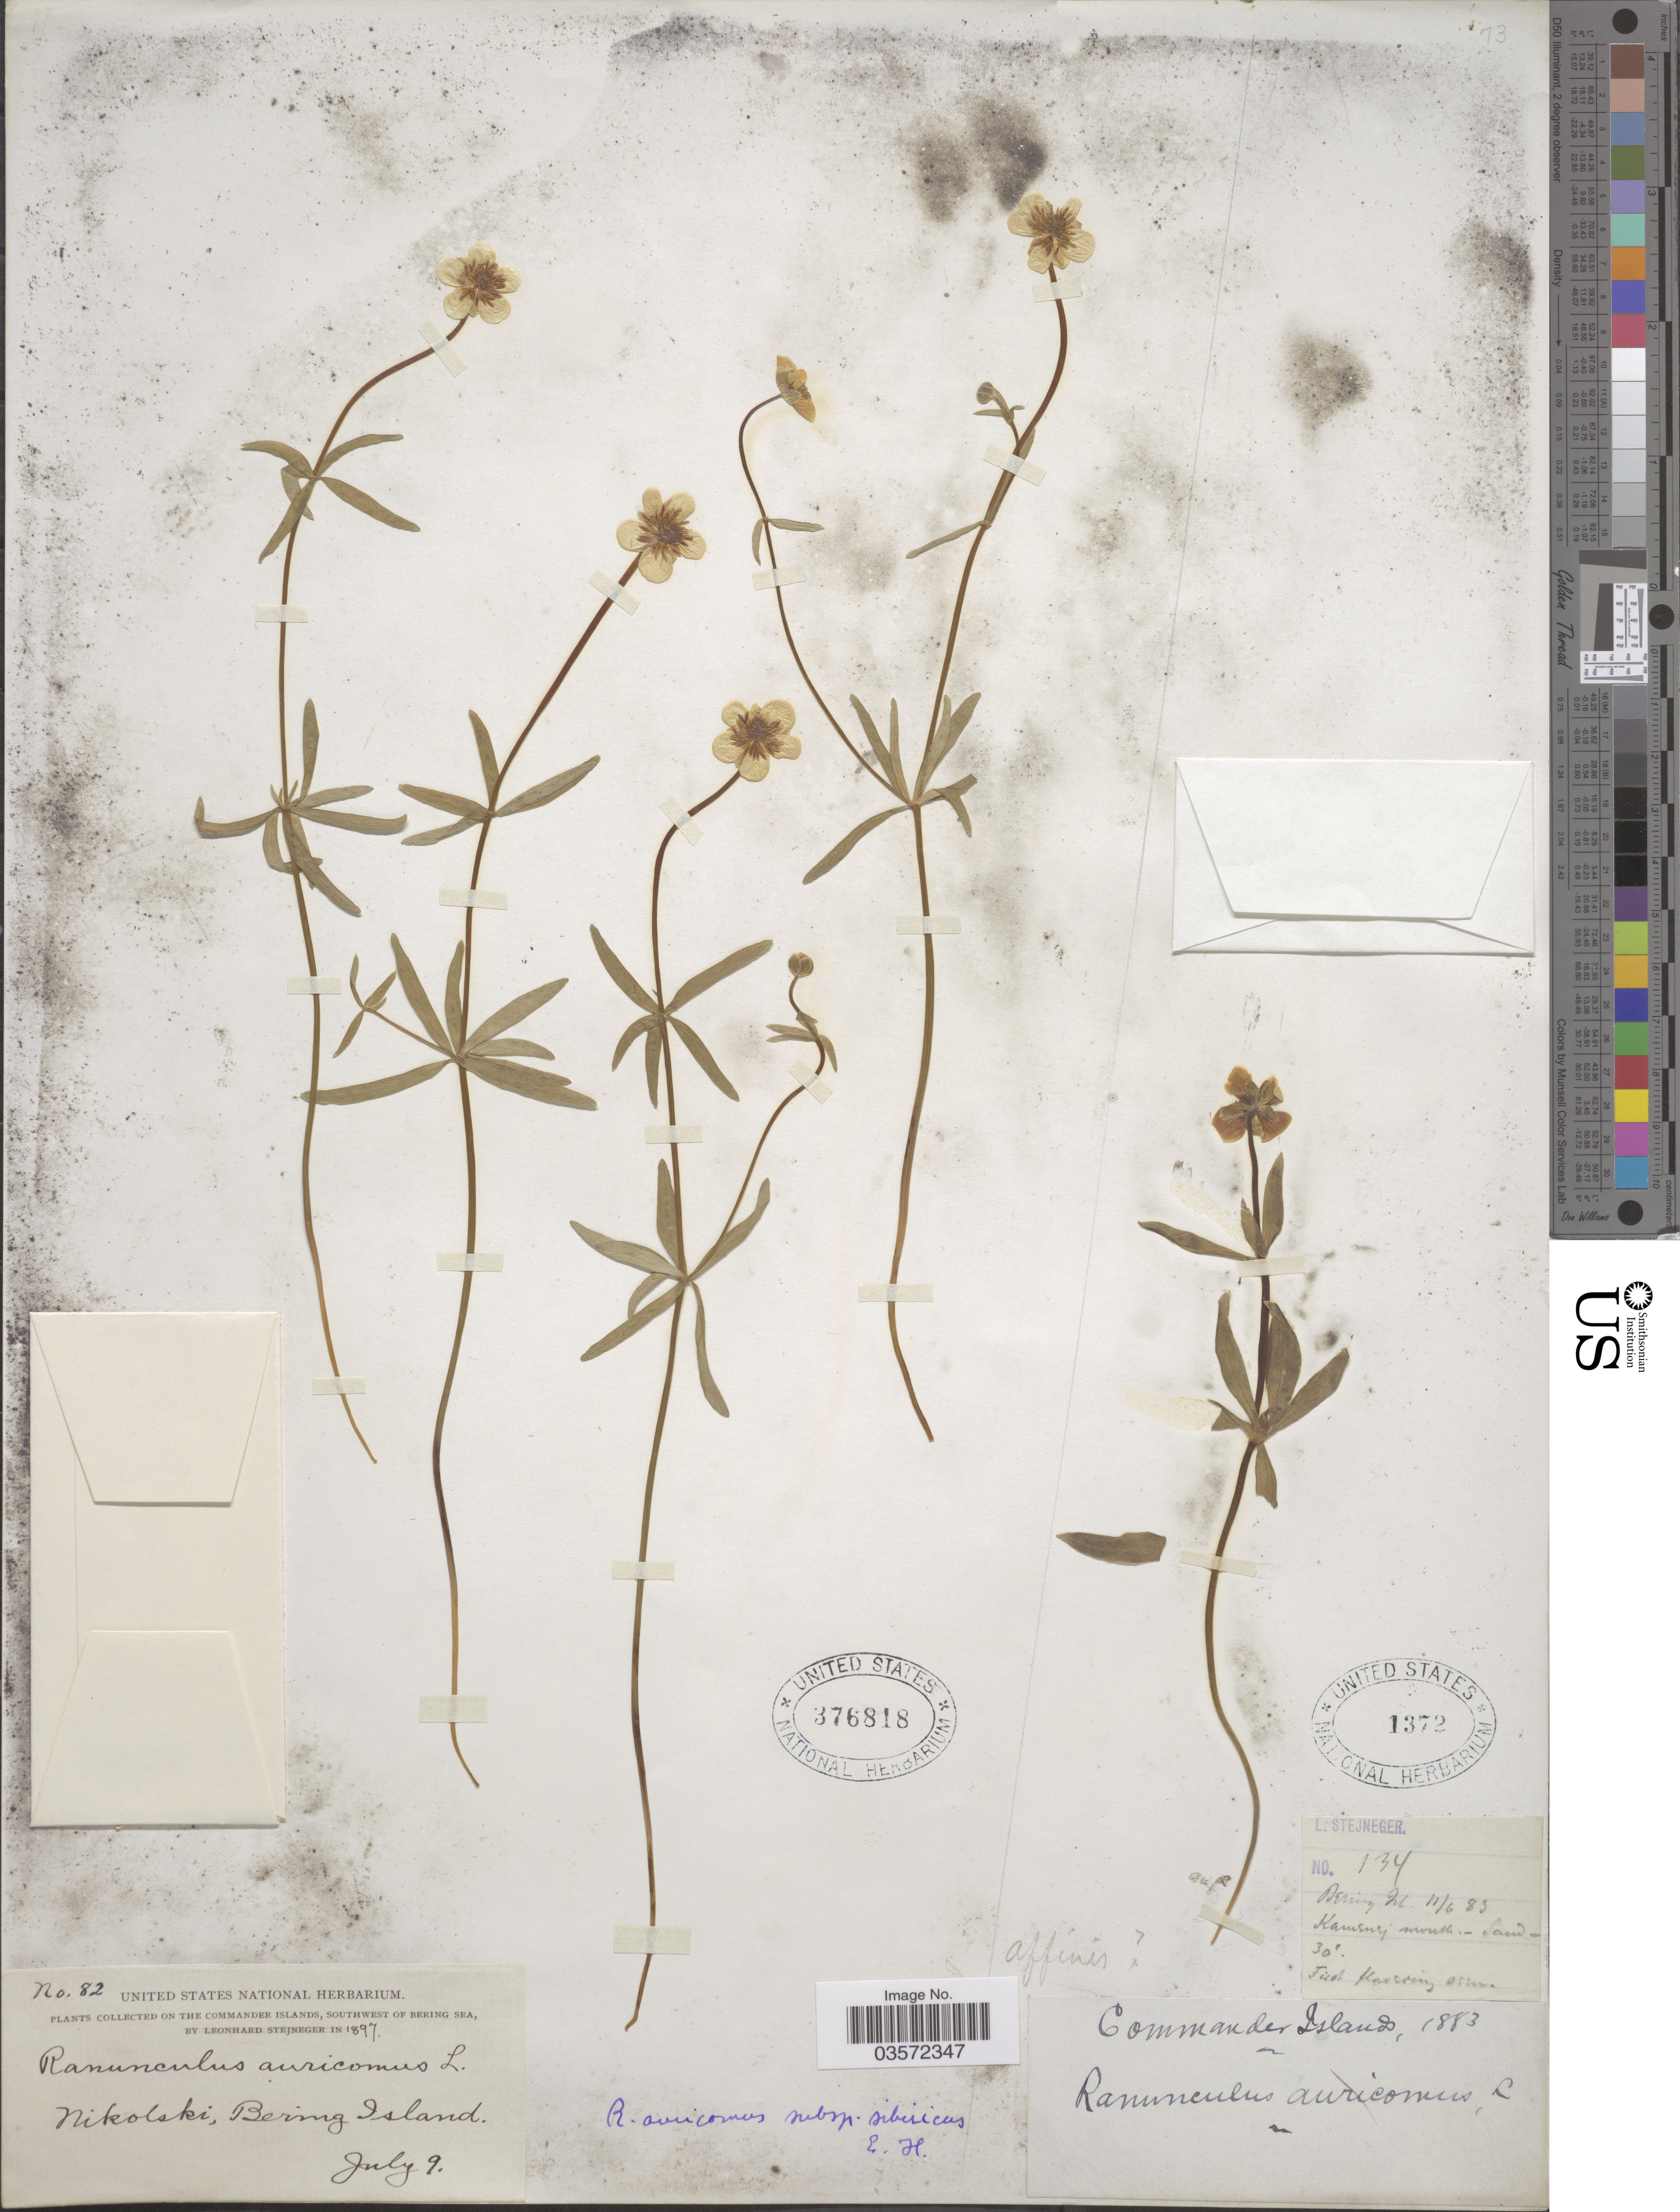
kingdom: Plantae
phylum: Tracheophyta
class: Magnoliopsida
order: Ranunculales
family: Ranunculaceae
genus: Ranunculus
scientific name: Ranunculus auricomus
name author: L.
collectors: Nikolski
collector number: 82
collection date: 1897-07-09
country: Russian Federation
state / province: Kamchatka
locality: On the Commander Islands, southwest of Bering Sea. Bering Island.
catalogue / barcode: US 376818-2